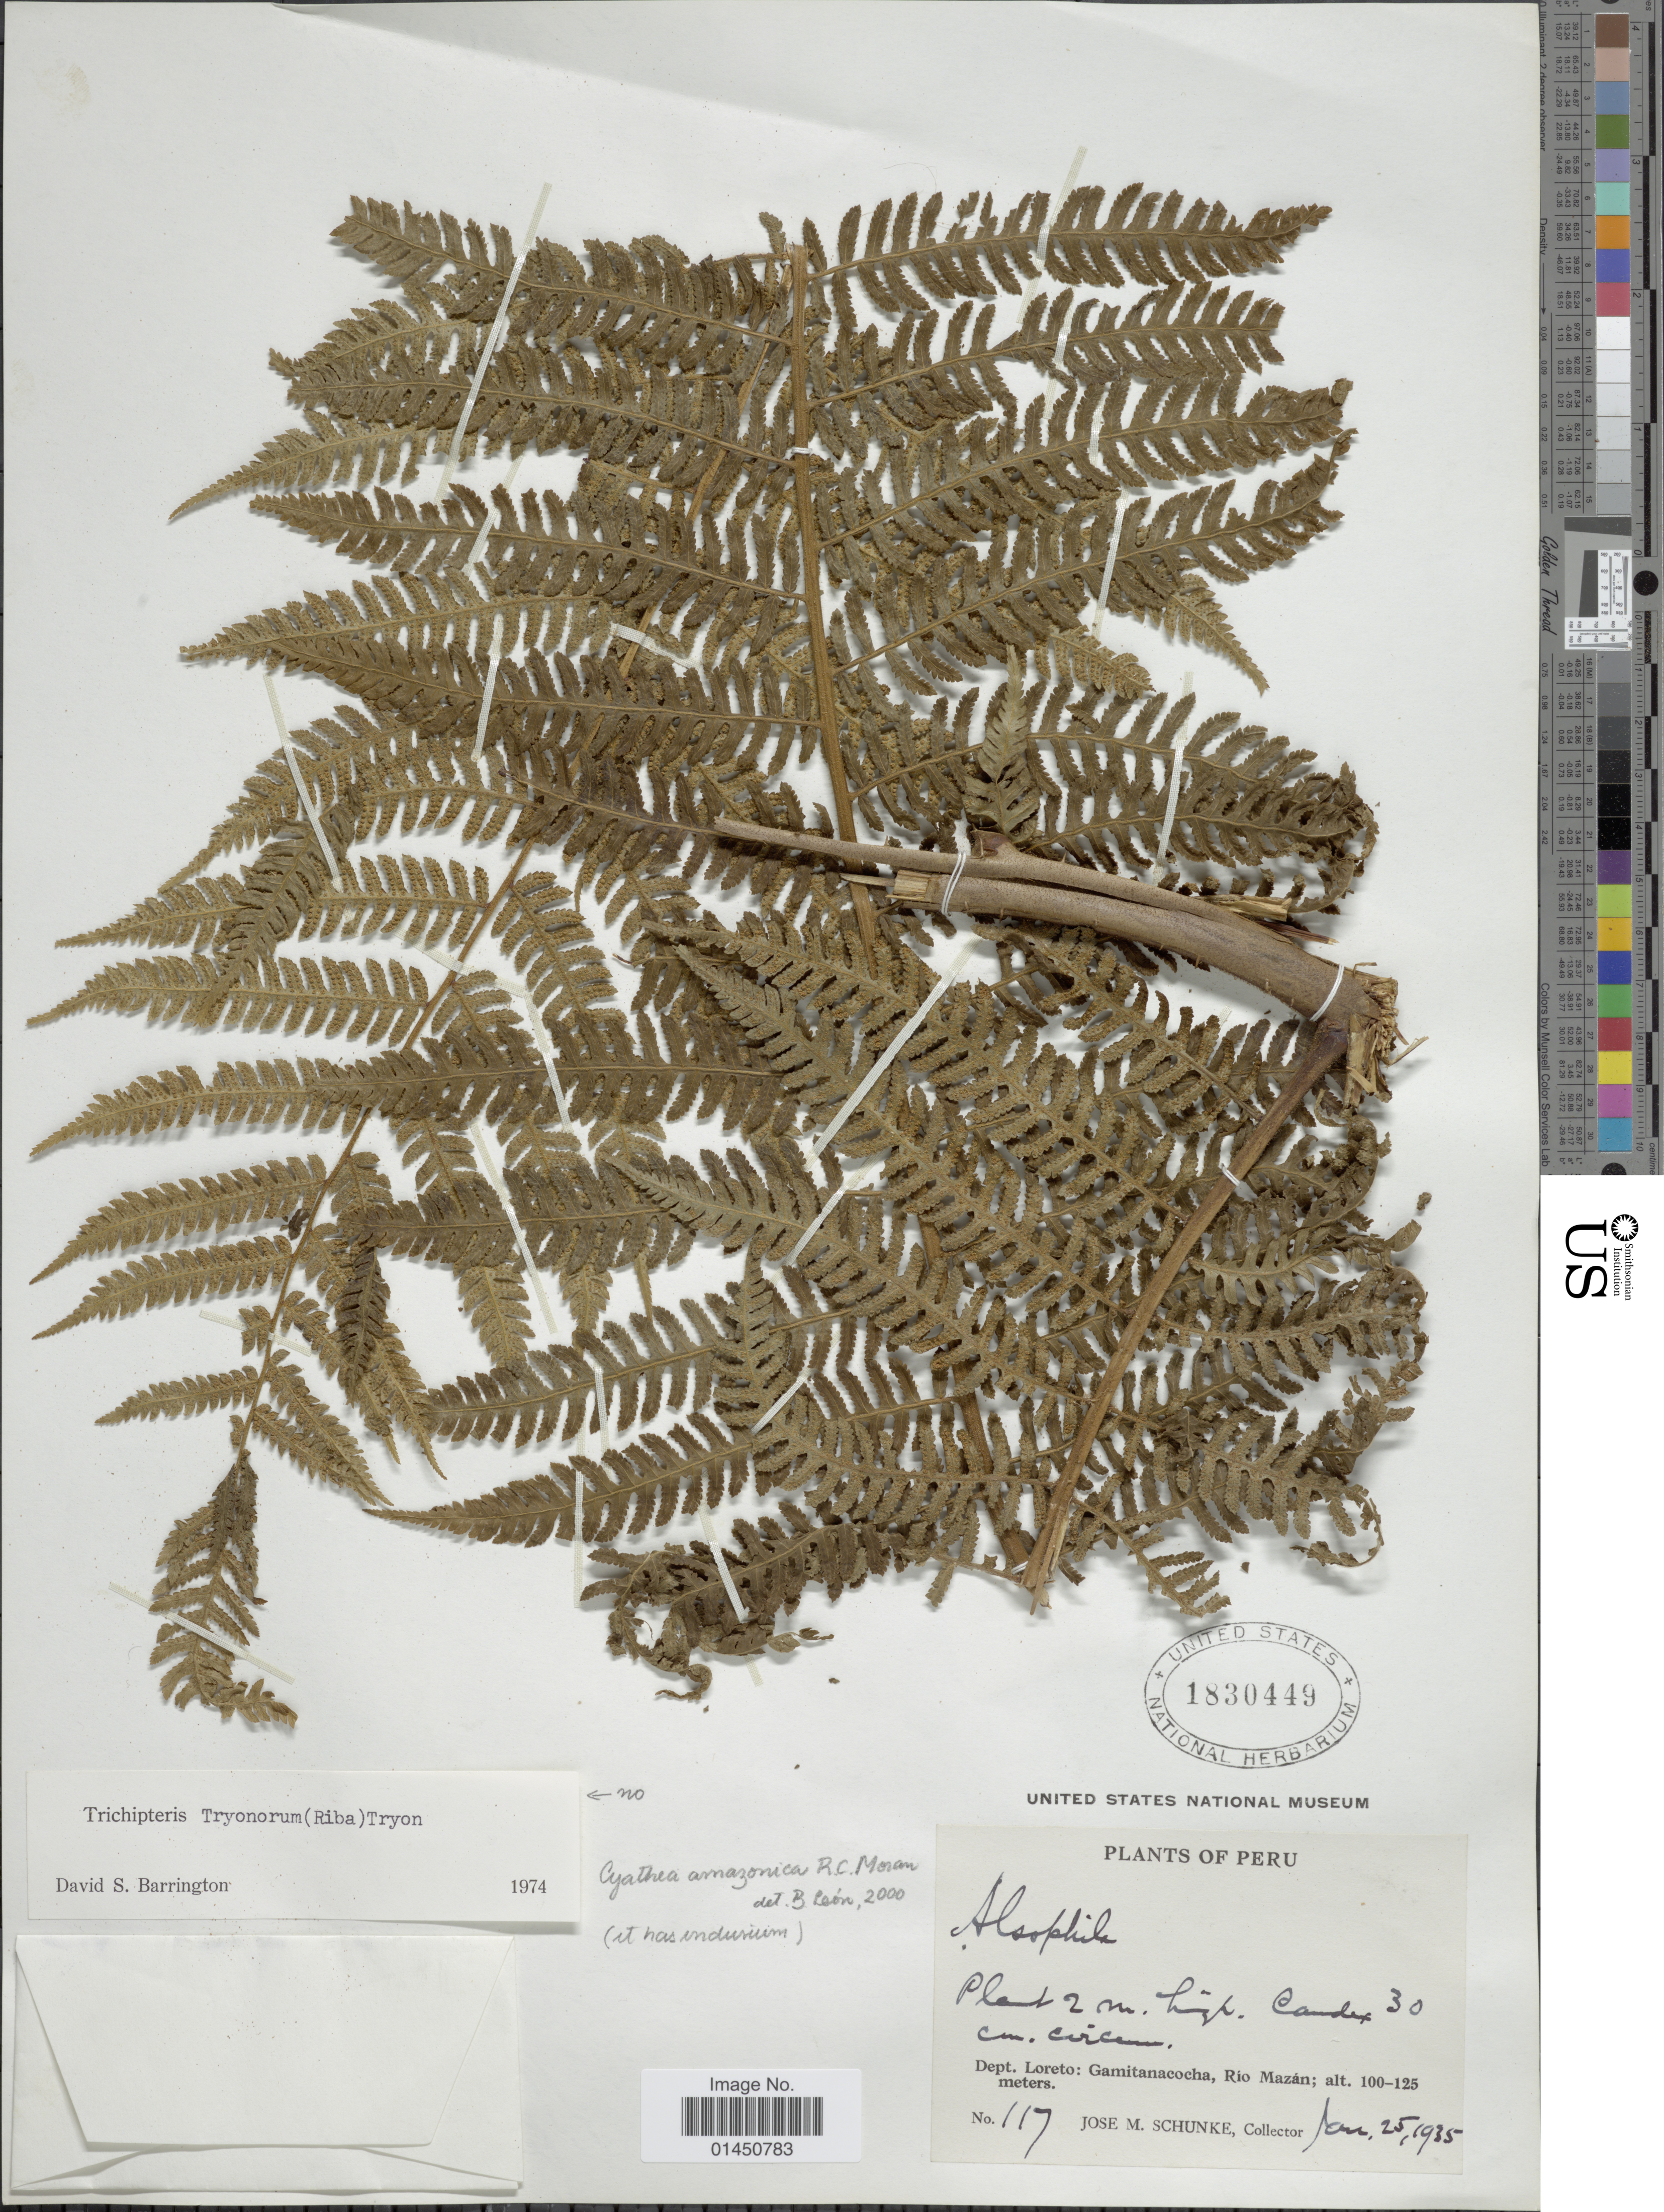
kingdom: Plantae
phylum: Tracheophyta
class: Polypodiopsida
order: Cyatheales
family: Cyatheaceae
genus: Cyathea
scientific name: Cyathea amazonica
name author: R.C. Moran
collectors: J. M. Schunke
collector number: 117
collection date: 1935-01-25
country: Peru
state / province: Loreto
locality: Gamitanacocha, Rio Mazan.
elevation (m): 100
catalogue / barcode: US 1830449